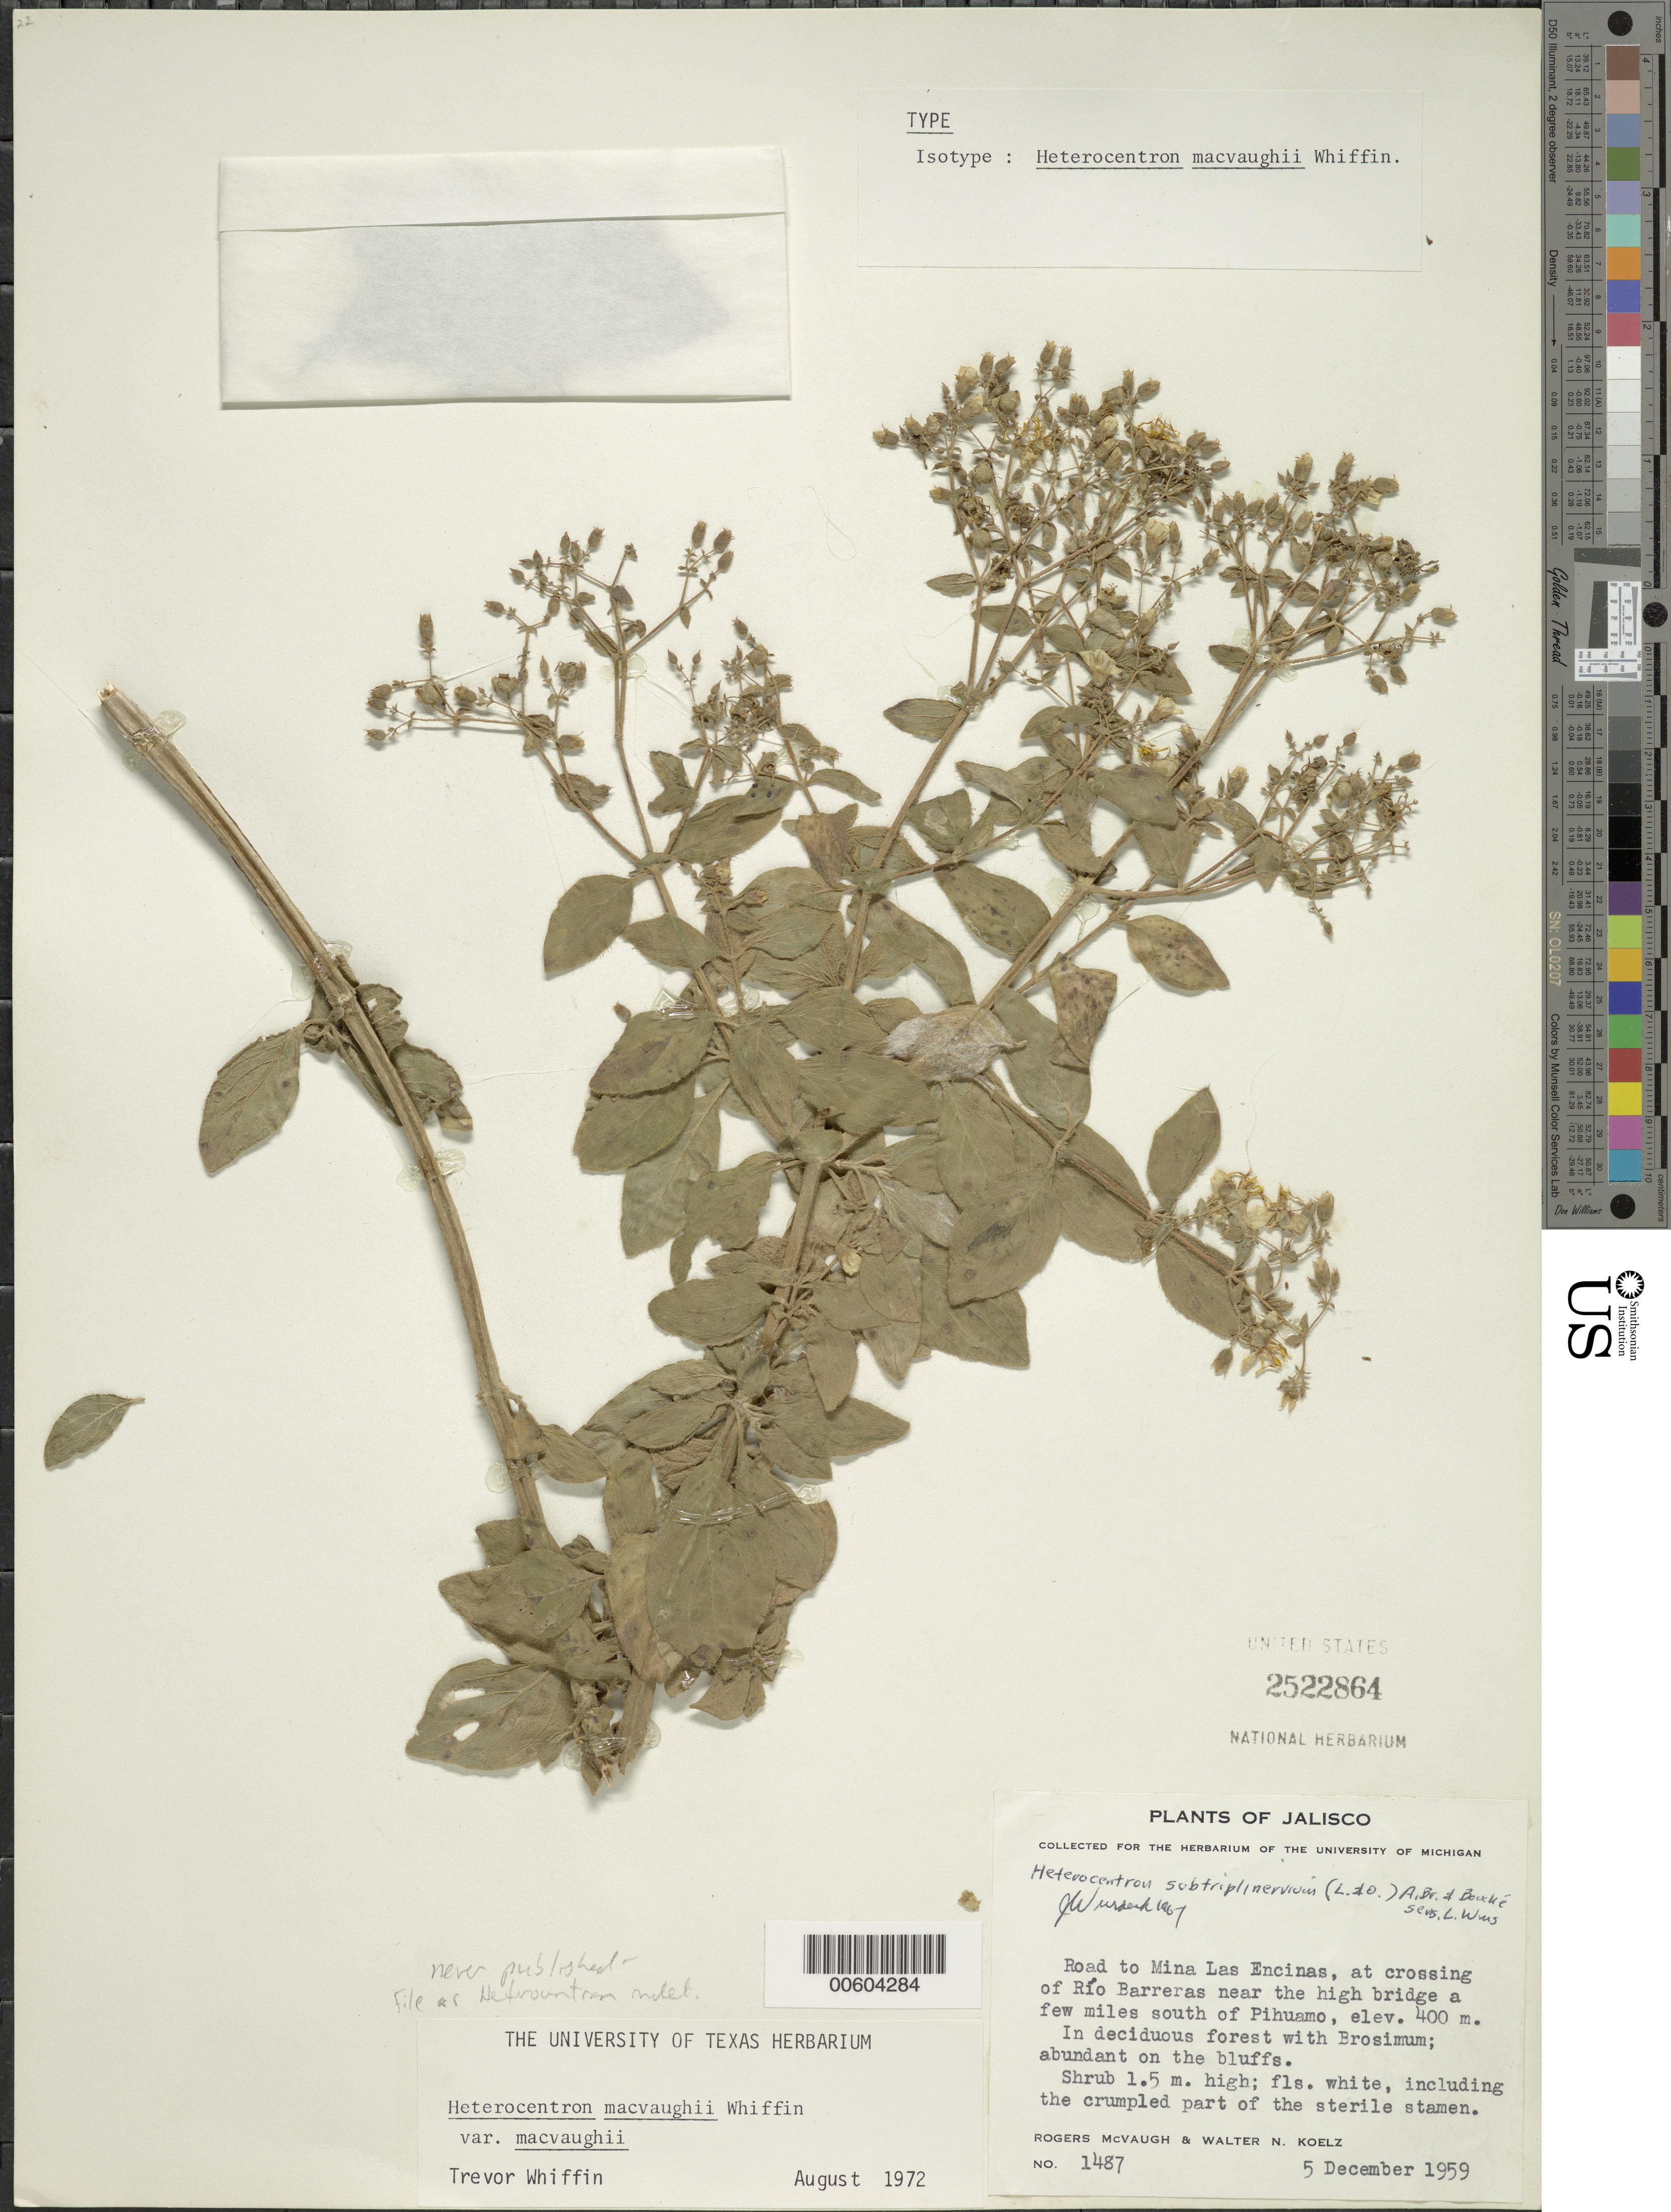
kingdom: Plantae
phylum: Tracheophyta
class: Magnoliopsida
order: Myrtales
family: Melastomataceae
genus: Heterocentron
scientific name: Heterocentron sp.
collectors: R. McVaugh & W. N. Koelz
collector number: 1487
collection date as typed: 05 Dec 1959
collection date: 1959-12-05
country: Mexico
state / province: Jalisco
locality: Road to Mina Las Encinas, at crossing of Rio Barreras near high bridge a few mi S of Pihuamo.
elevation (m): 400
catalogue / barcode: US 2522864